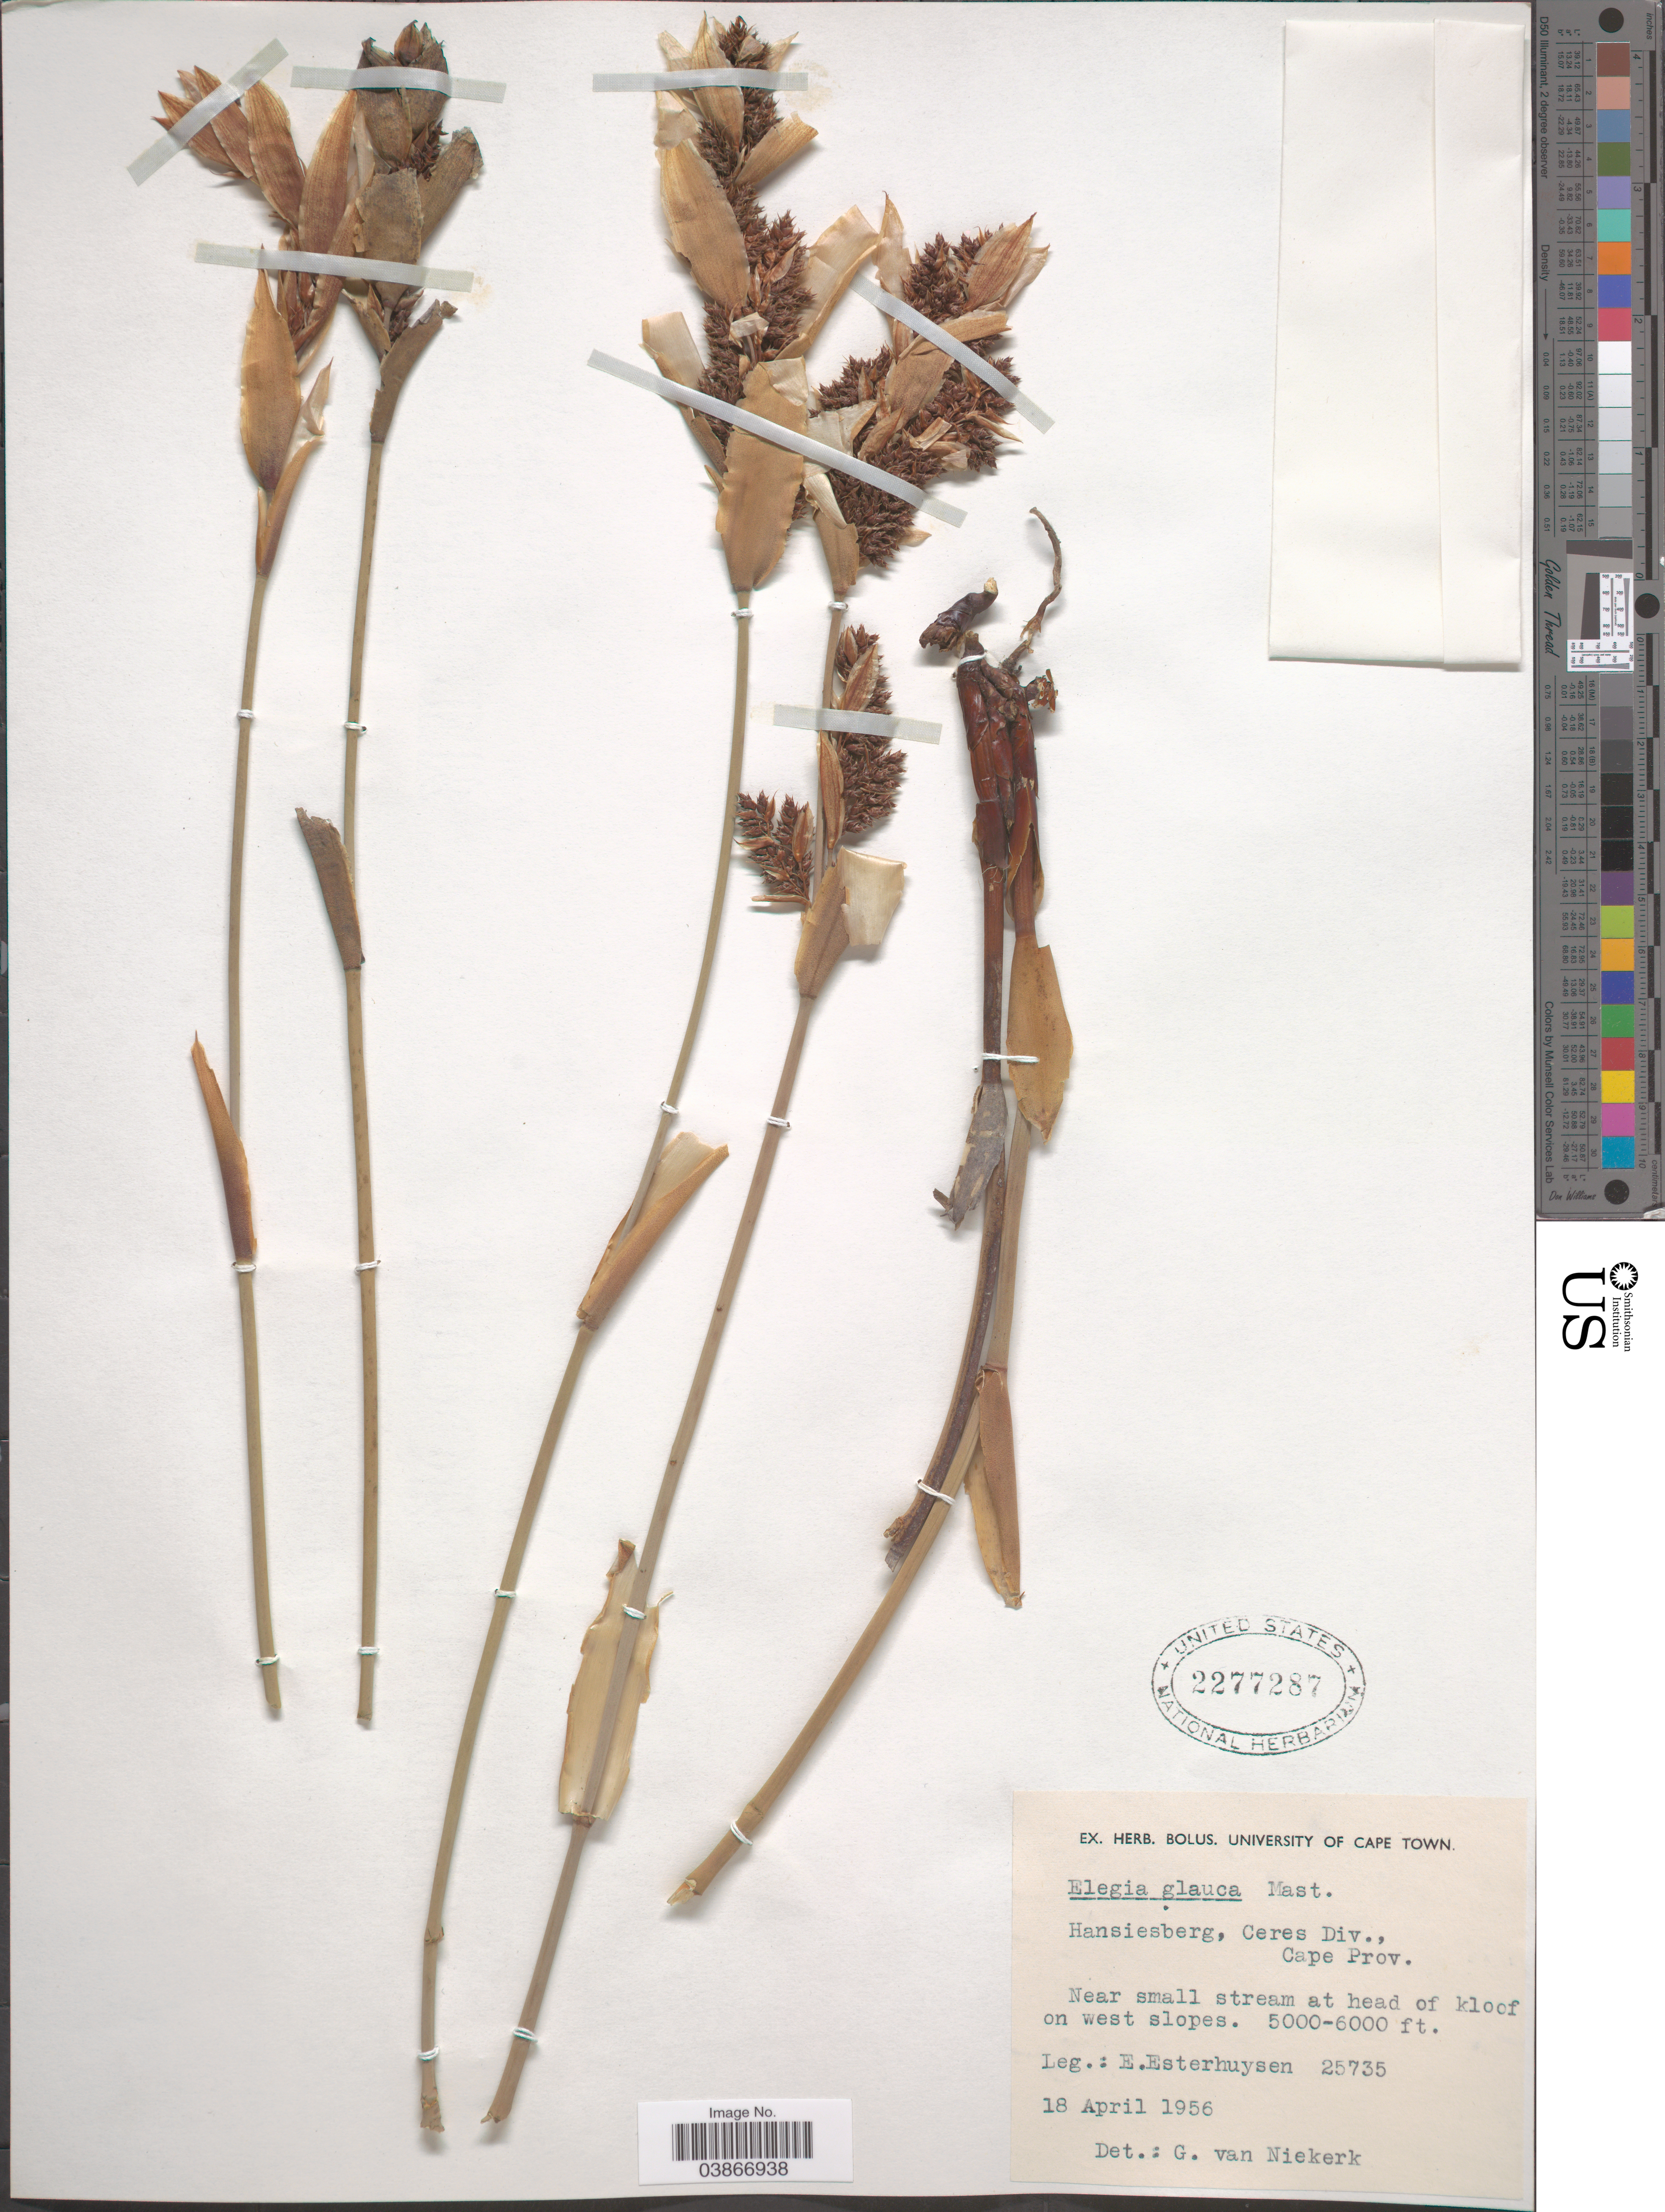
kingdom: Plantae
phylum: Tracheophyta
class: Liliopsida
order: Poales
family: Restionaceae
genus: Elegia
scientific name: Elegia glauca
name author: Mast.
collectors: E. E. Esterhuysen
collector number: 25735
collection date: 1956-04-18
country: South Africa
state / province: Western Cape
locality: Hansiesberg, Ceres Div. Near small stream at head of kloof on west slope.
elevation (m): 1524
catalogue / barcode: US 2277287